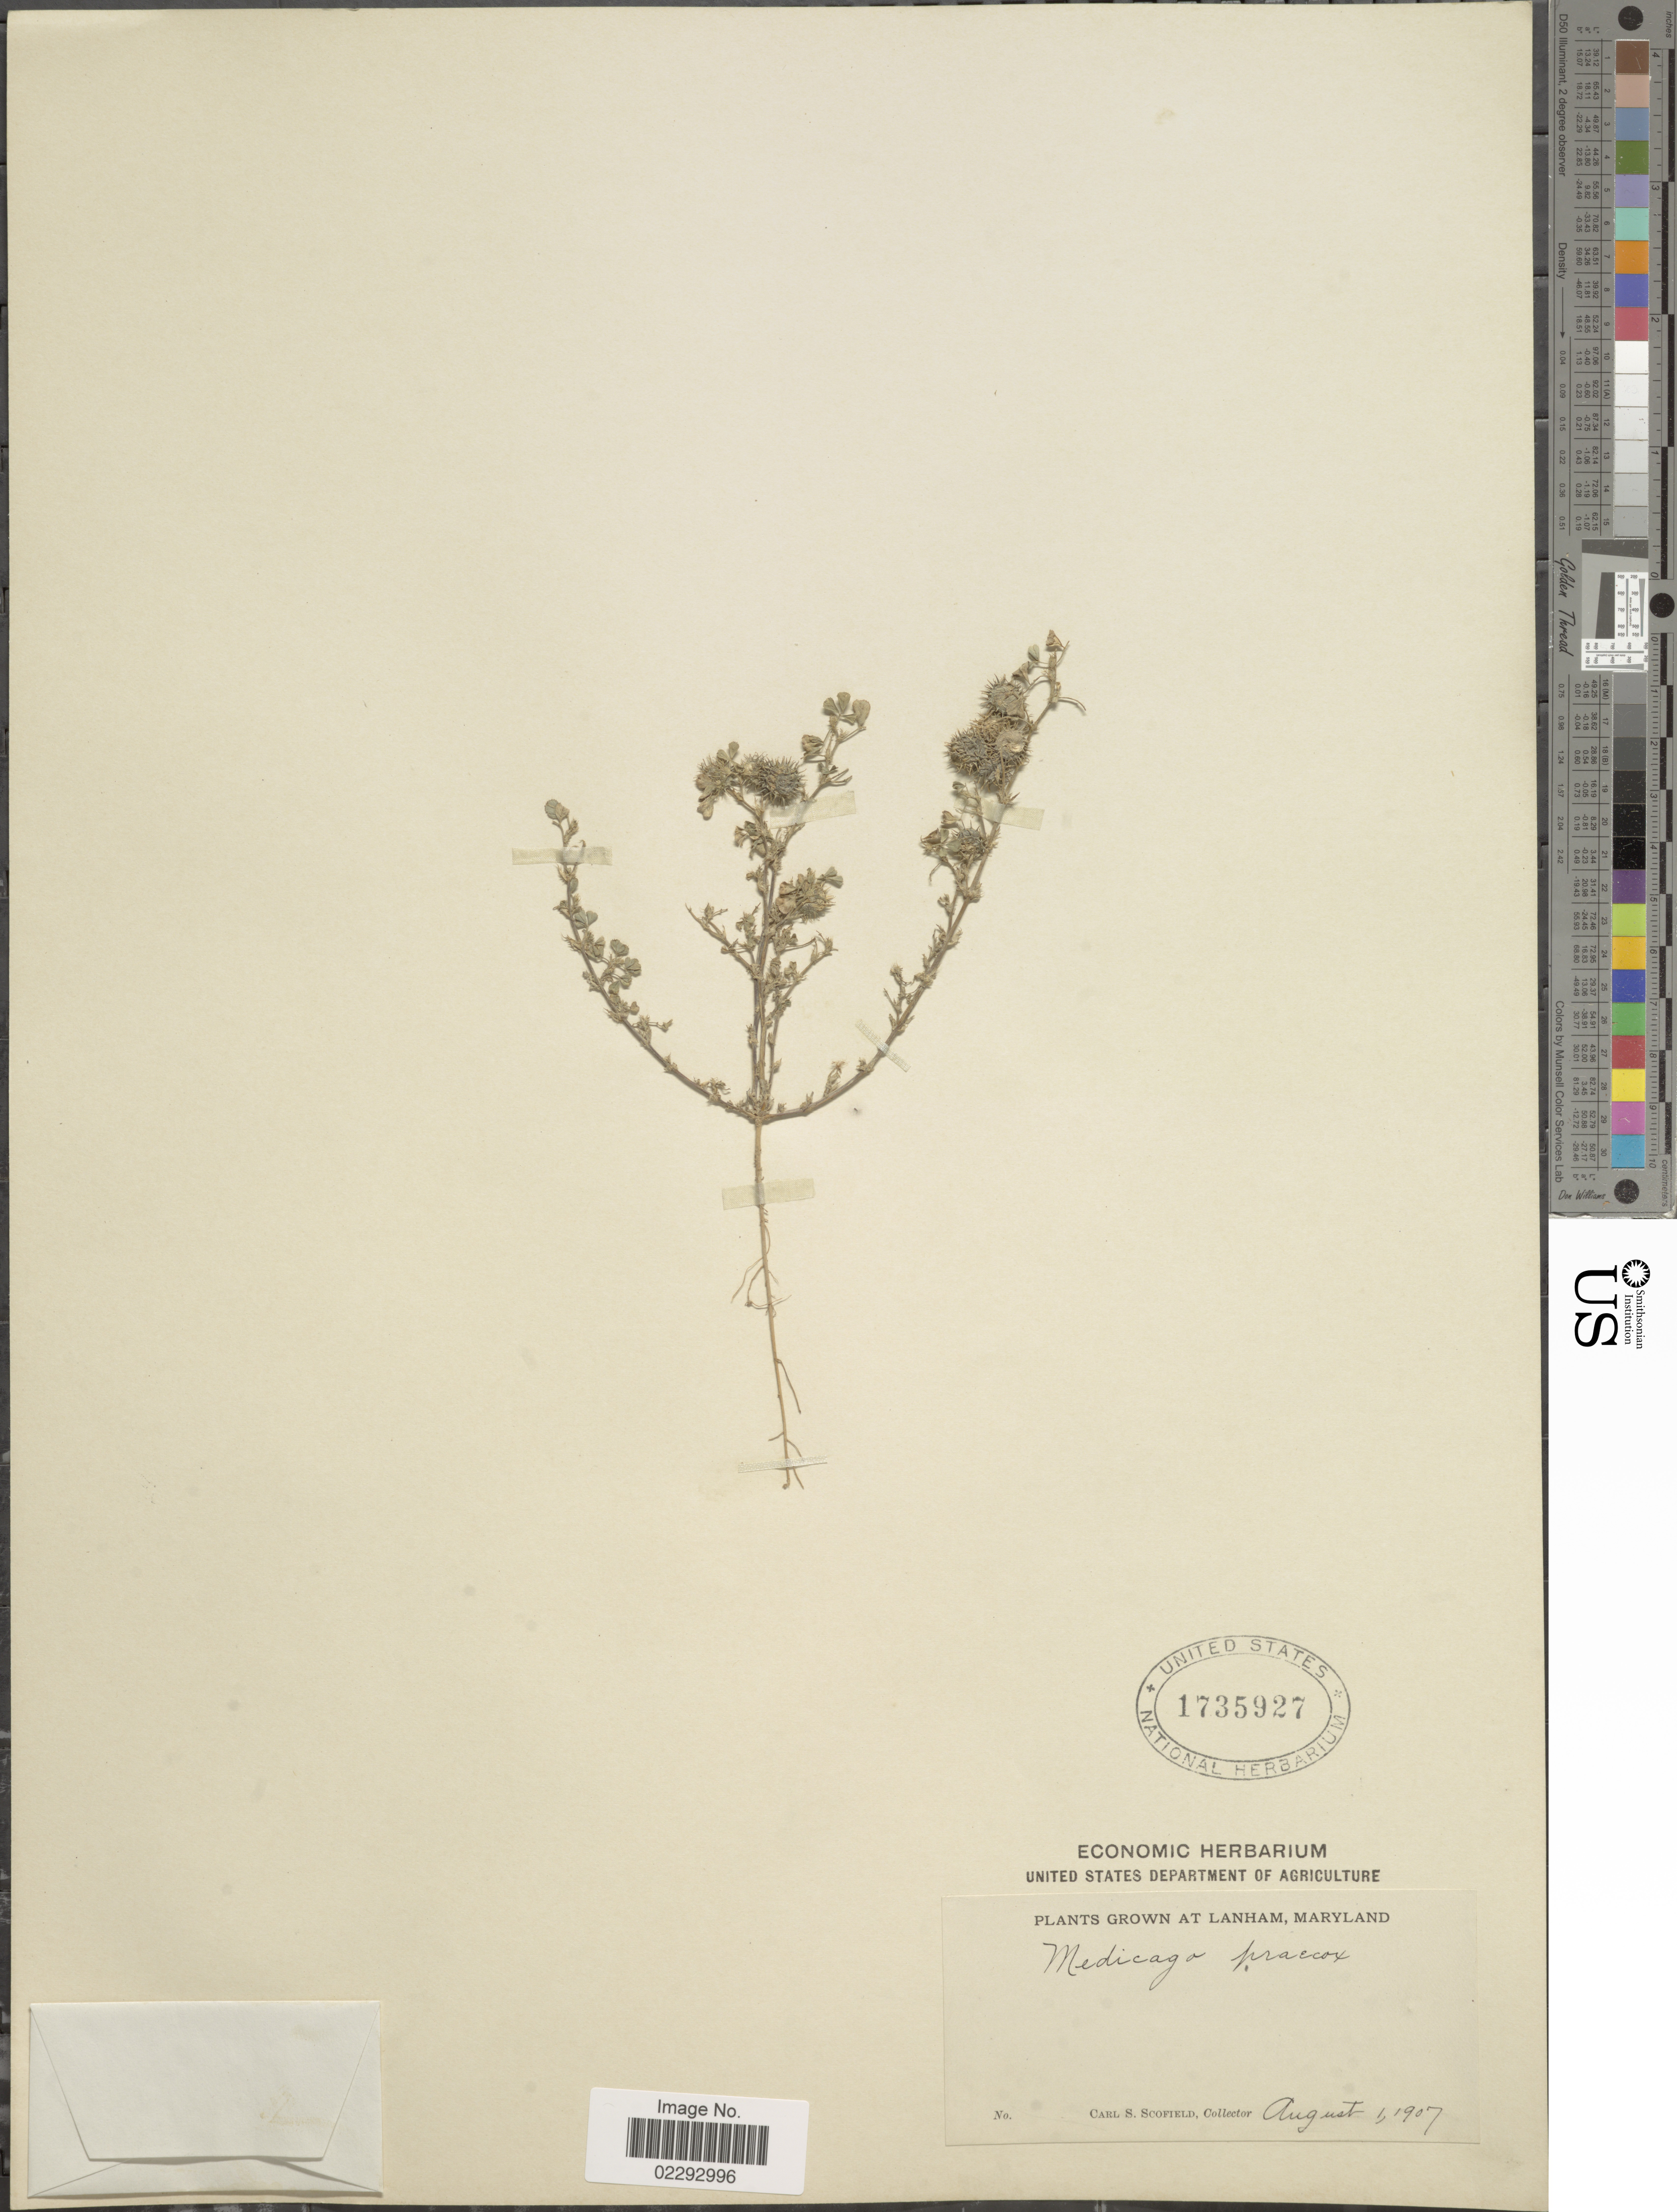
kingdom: Plantae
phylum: Tracheophyta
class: Magnoliopsida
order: Fabales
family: Fabaceae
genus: Medicago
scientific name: Medicago praecox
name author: DC.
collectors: C. Scofield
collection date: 1907-08-01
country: United States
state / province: Maryland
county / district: Prince George's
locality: Lanham, Maryland.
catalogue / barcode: US 1735927